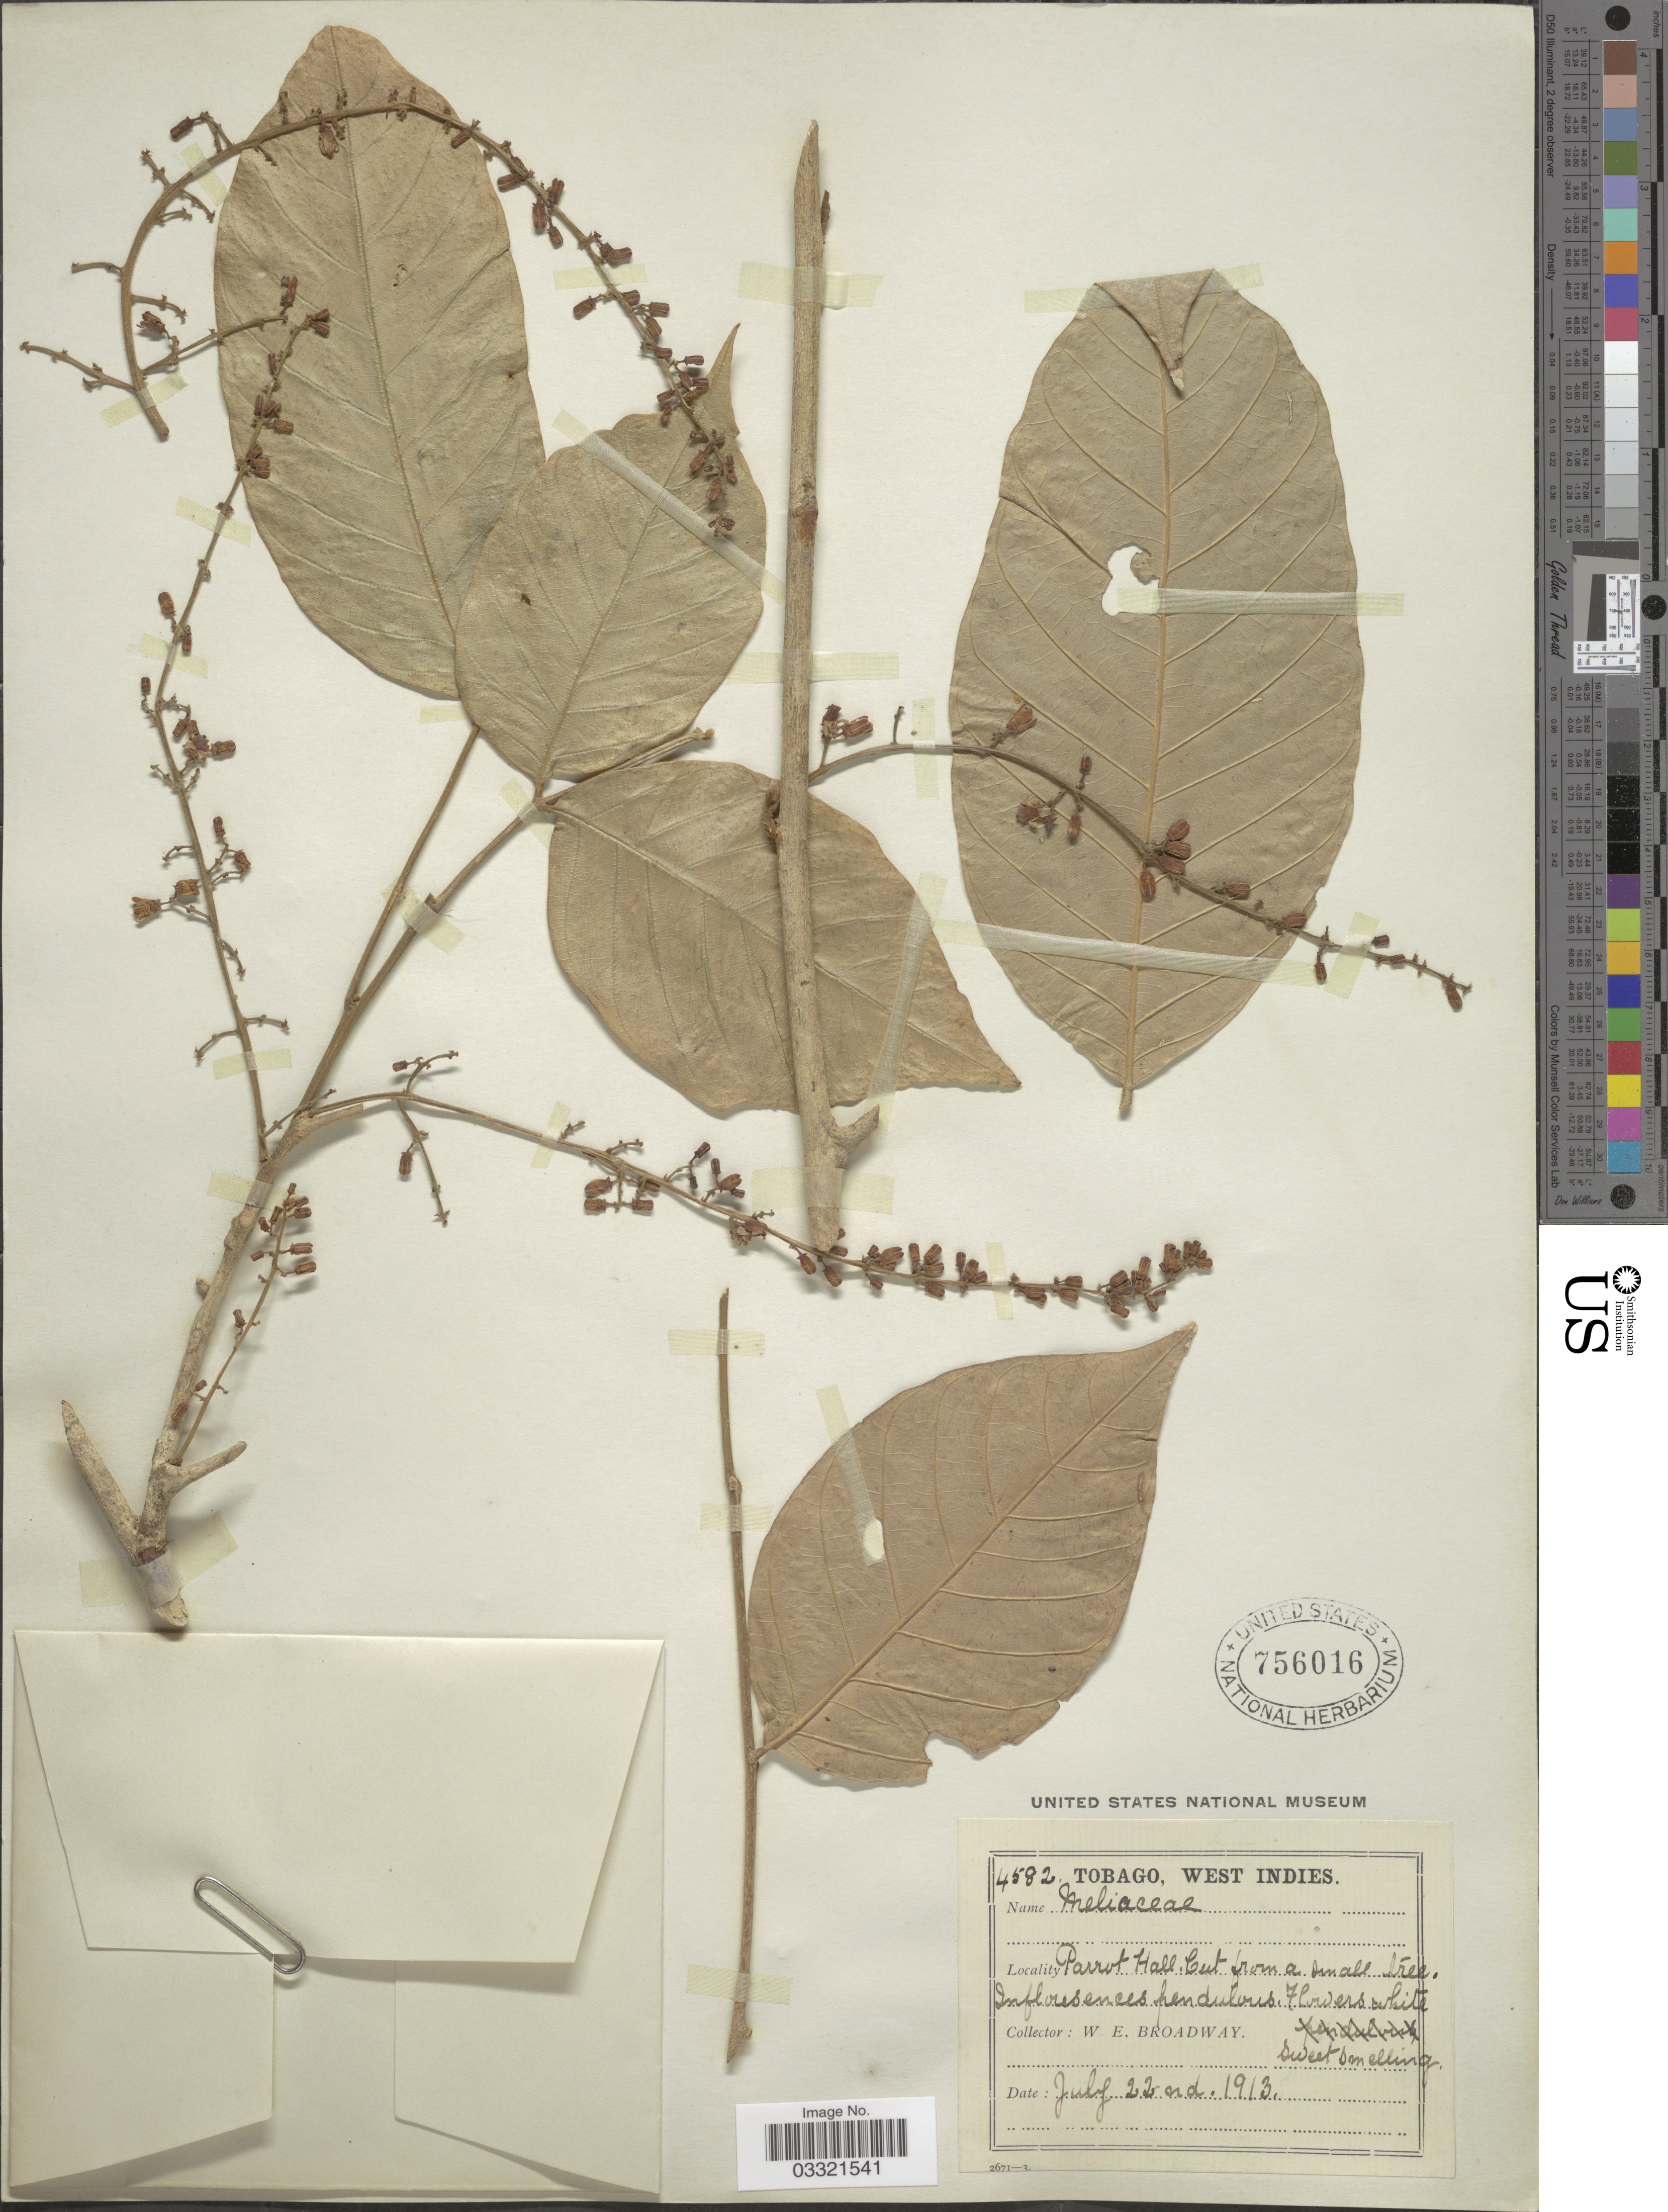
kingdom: Plantae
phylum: Tracheophyta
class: Magnoliopsida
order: Sapindales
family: Meliaceae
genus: Guarea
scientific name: Guarea guidonia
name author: (L.) Sleumer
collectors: W. E. Broadway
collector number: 4582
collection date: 1913-07-22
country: Trinidad and Tobago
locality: Tobago, West Indies. Parrot Hall.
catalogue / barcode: US 756016